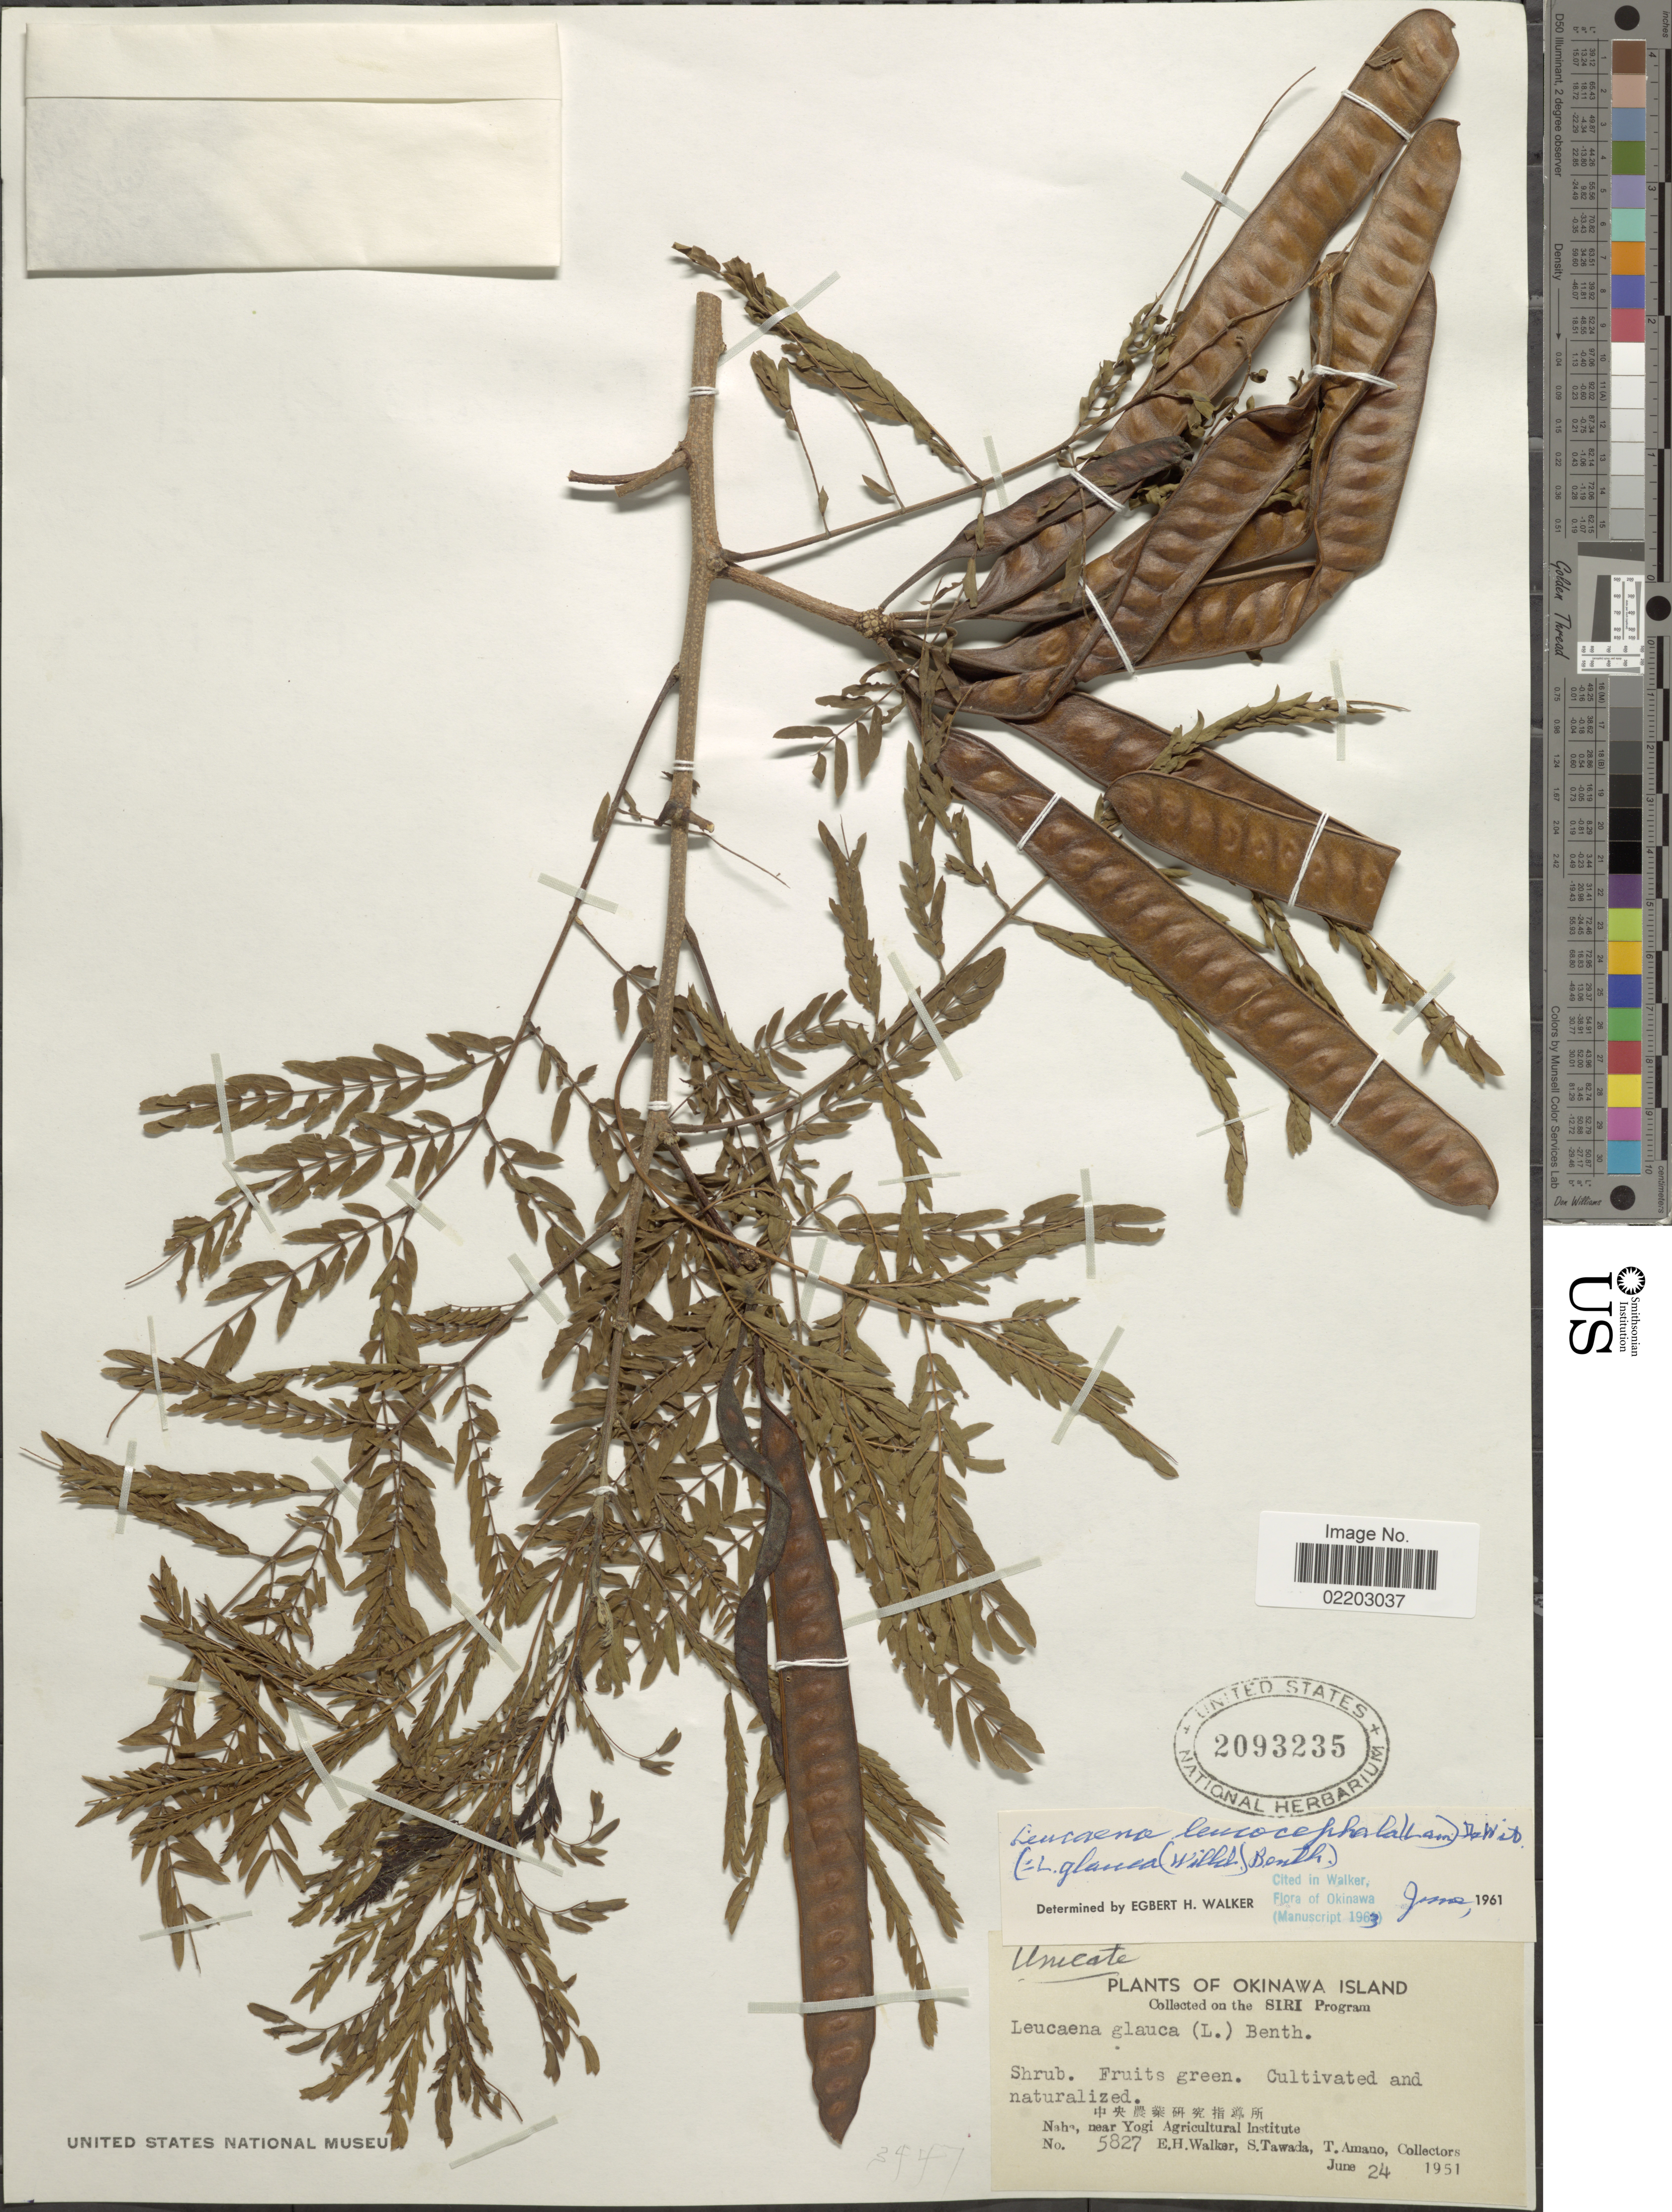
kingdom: Plantae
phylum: Tracheophyta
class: Magnoliopsida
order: Fabales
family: Fabaceae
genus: Leucaena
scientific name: Leucaena leucocephala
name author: (Lam.) de Wit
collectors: E. H. Walker, S. Tawada & T. Amano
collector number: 5827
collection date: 1951-06-24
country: Japan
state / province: Okinawa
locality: Okinawa Island. Naha, near Yogi Agricultural Institute.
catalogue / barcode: US 2093235